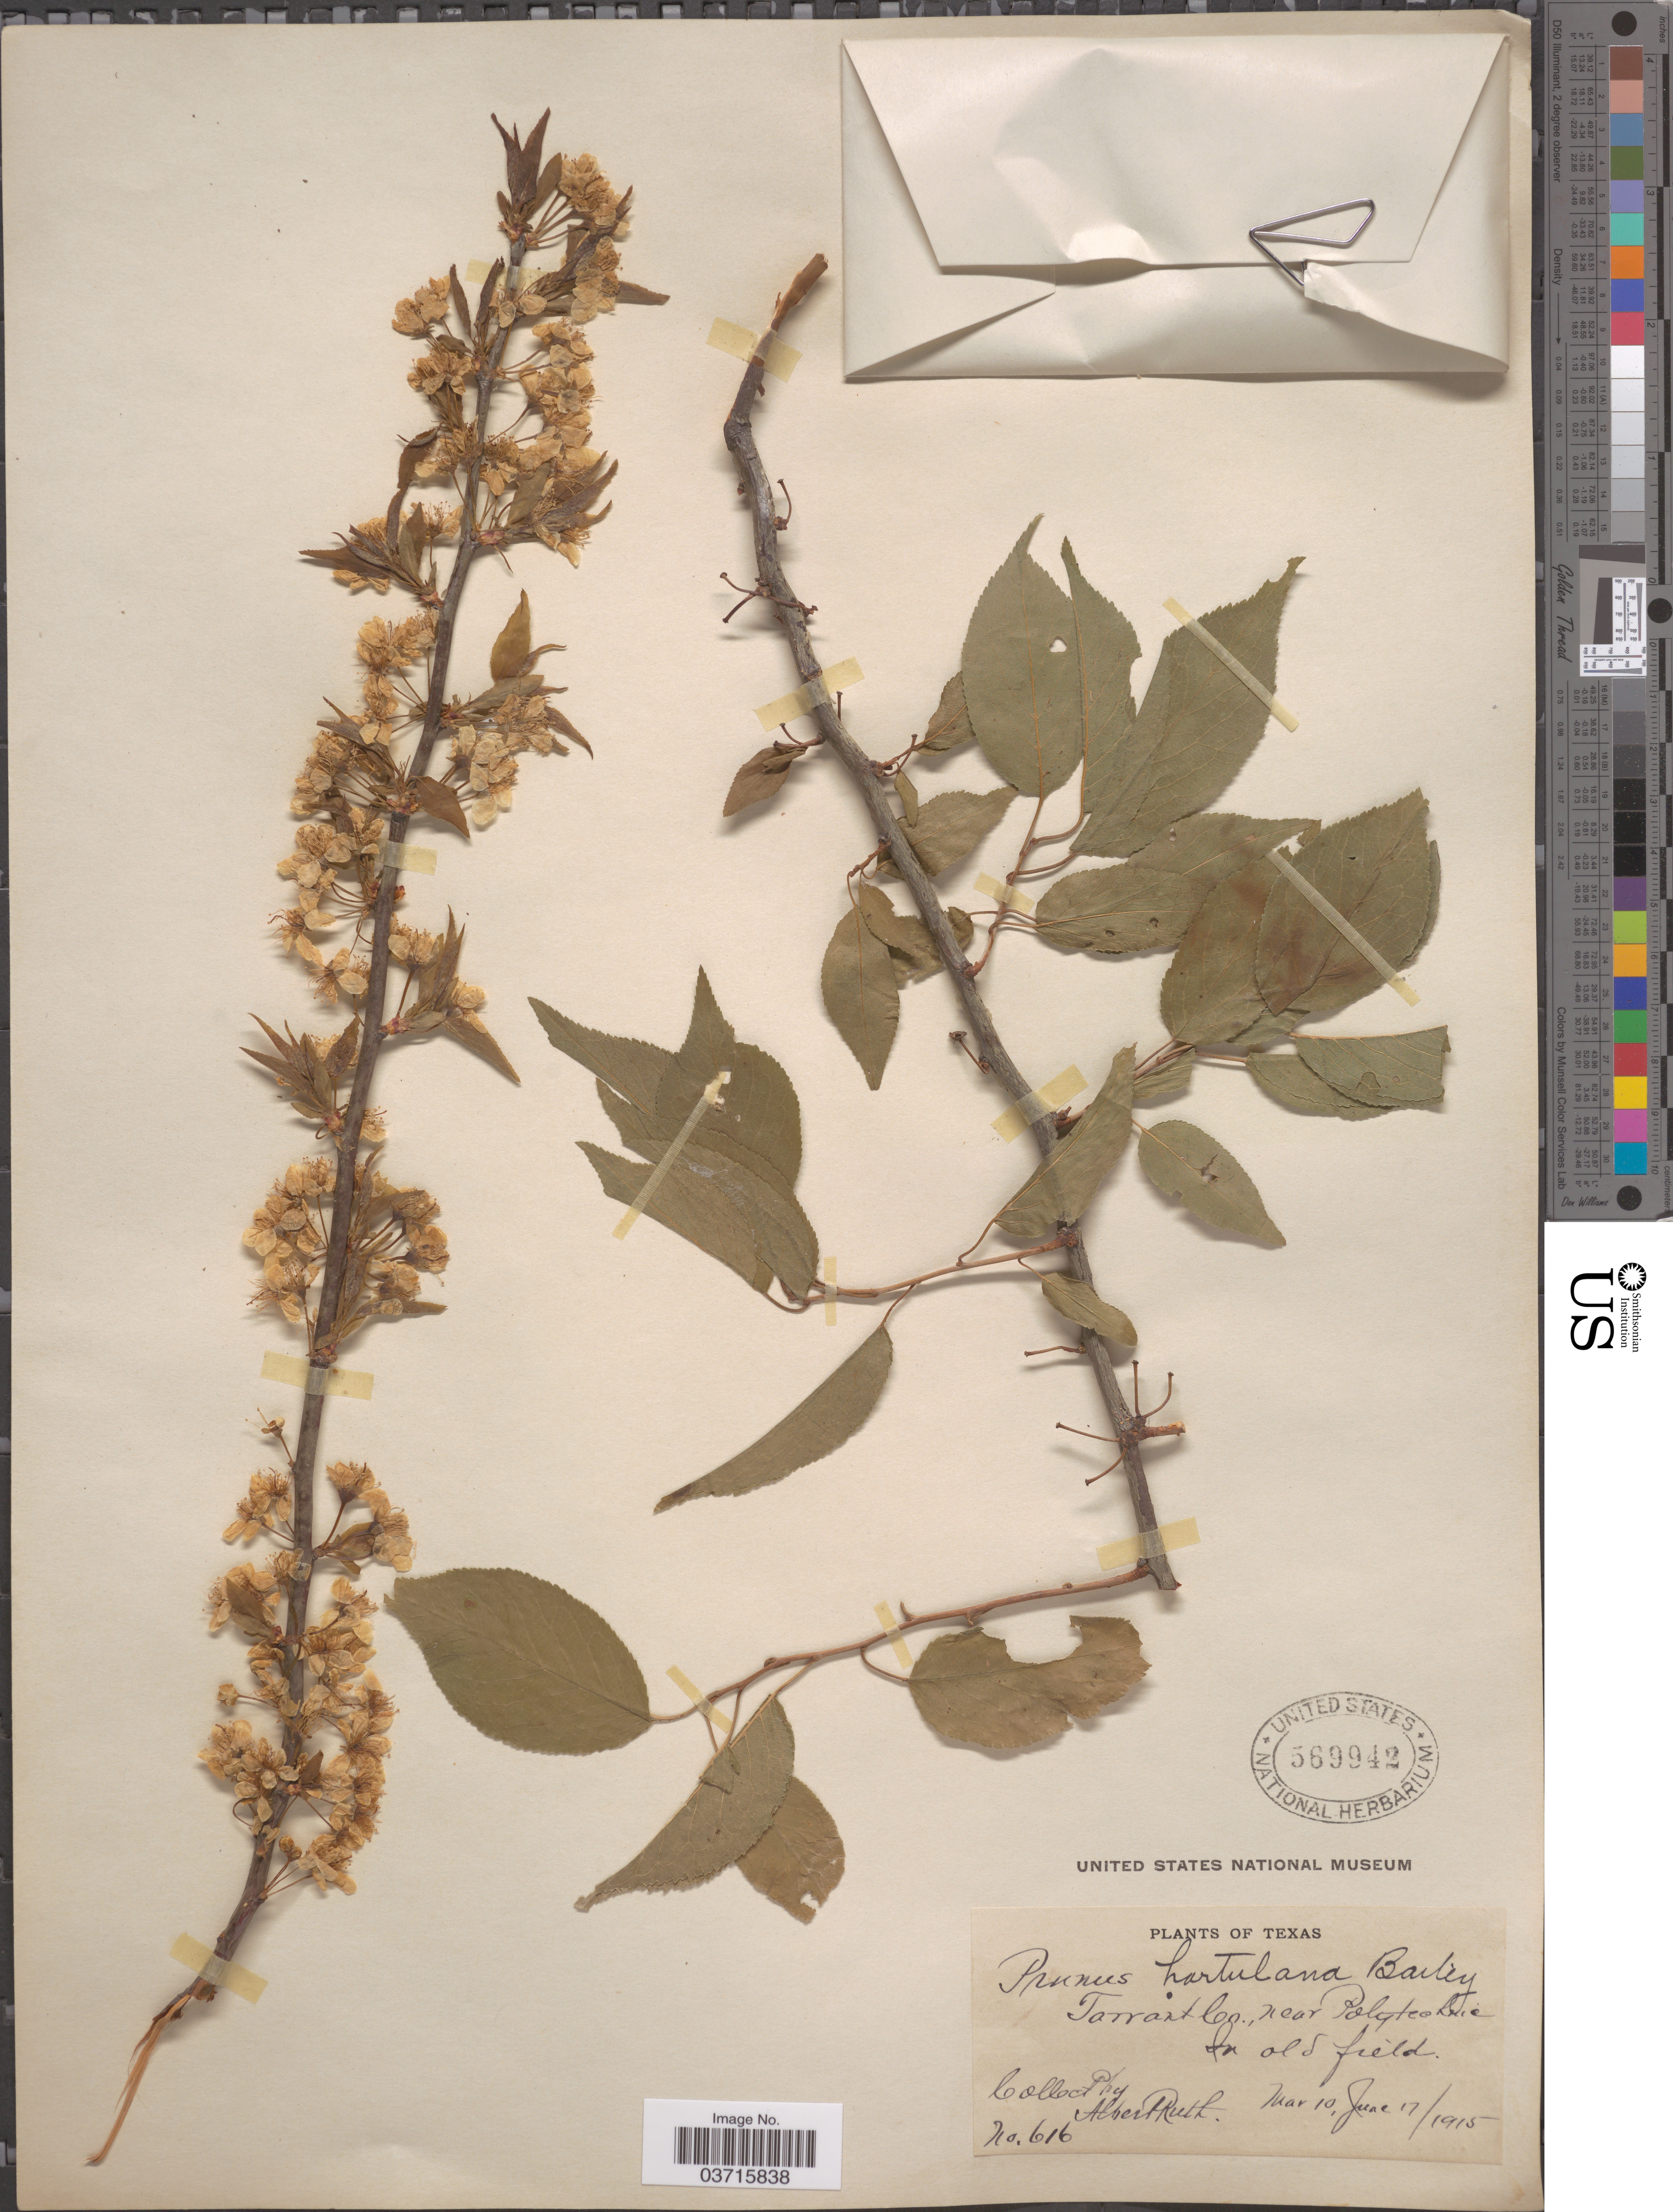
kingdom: Plantae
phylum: Tracheophyta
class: Magnoliopsida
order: Rosales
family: Rosaceae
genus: Prunus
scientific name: Prunus hortulana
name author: L.H. Bailey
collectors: A. Ruth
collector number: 616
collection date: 1915-03-10/1915-06-17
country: United States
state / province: Texas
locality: Tarrant Co., near Polytechnic. In an old field.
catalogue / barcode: US 569942